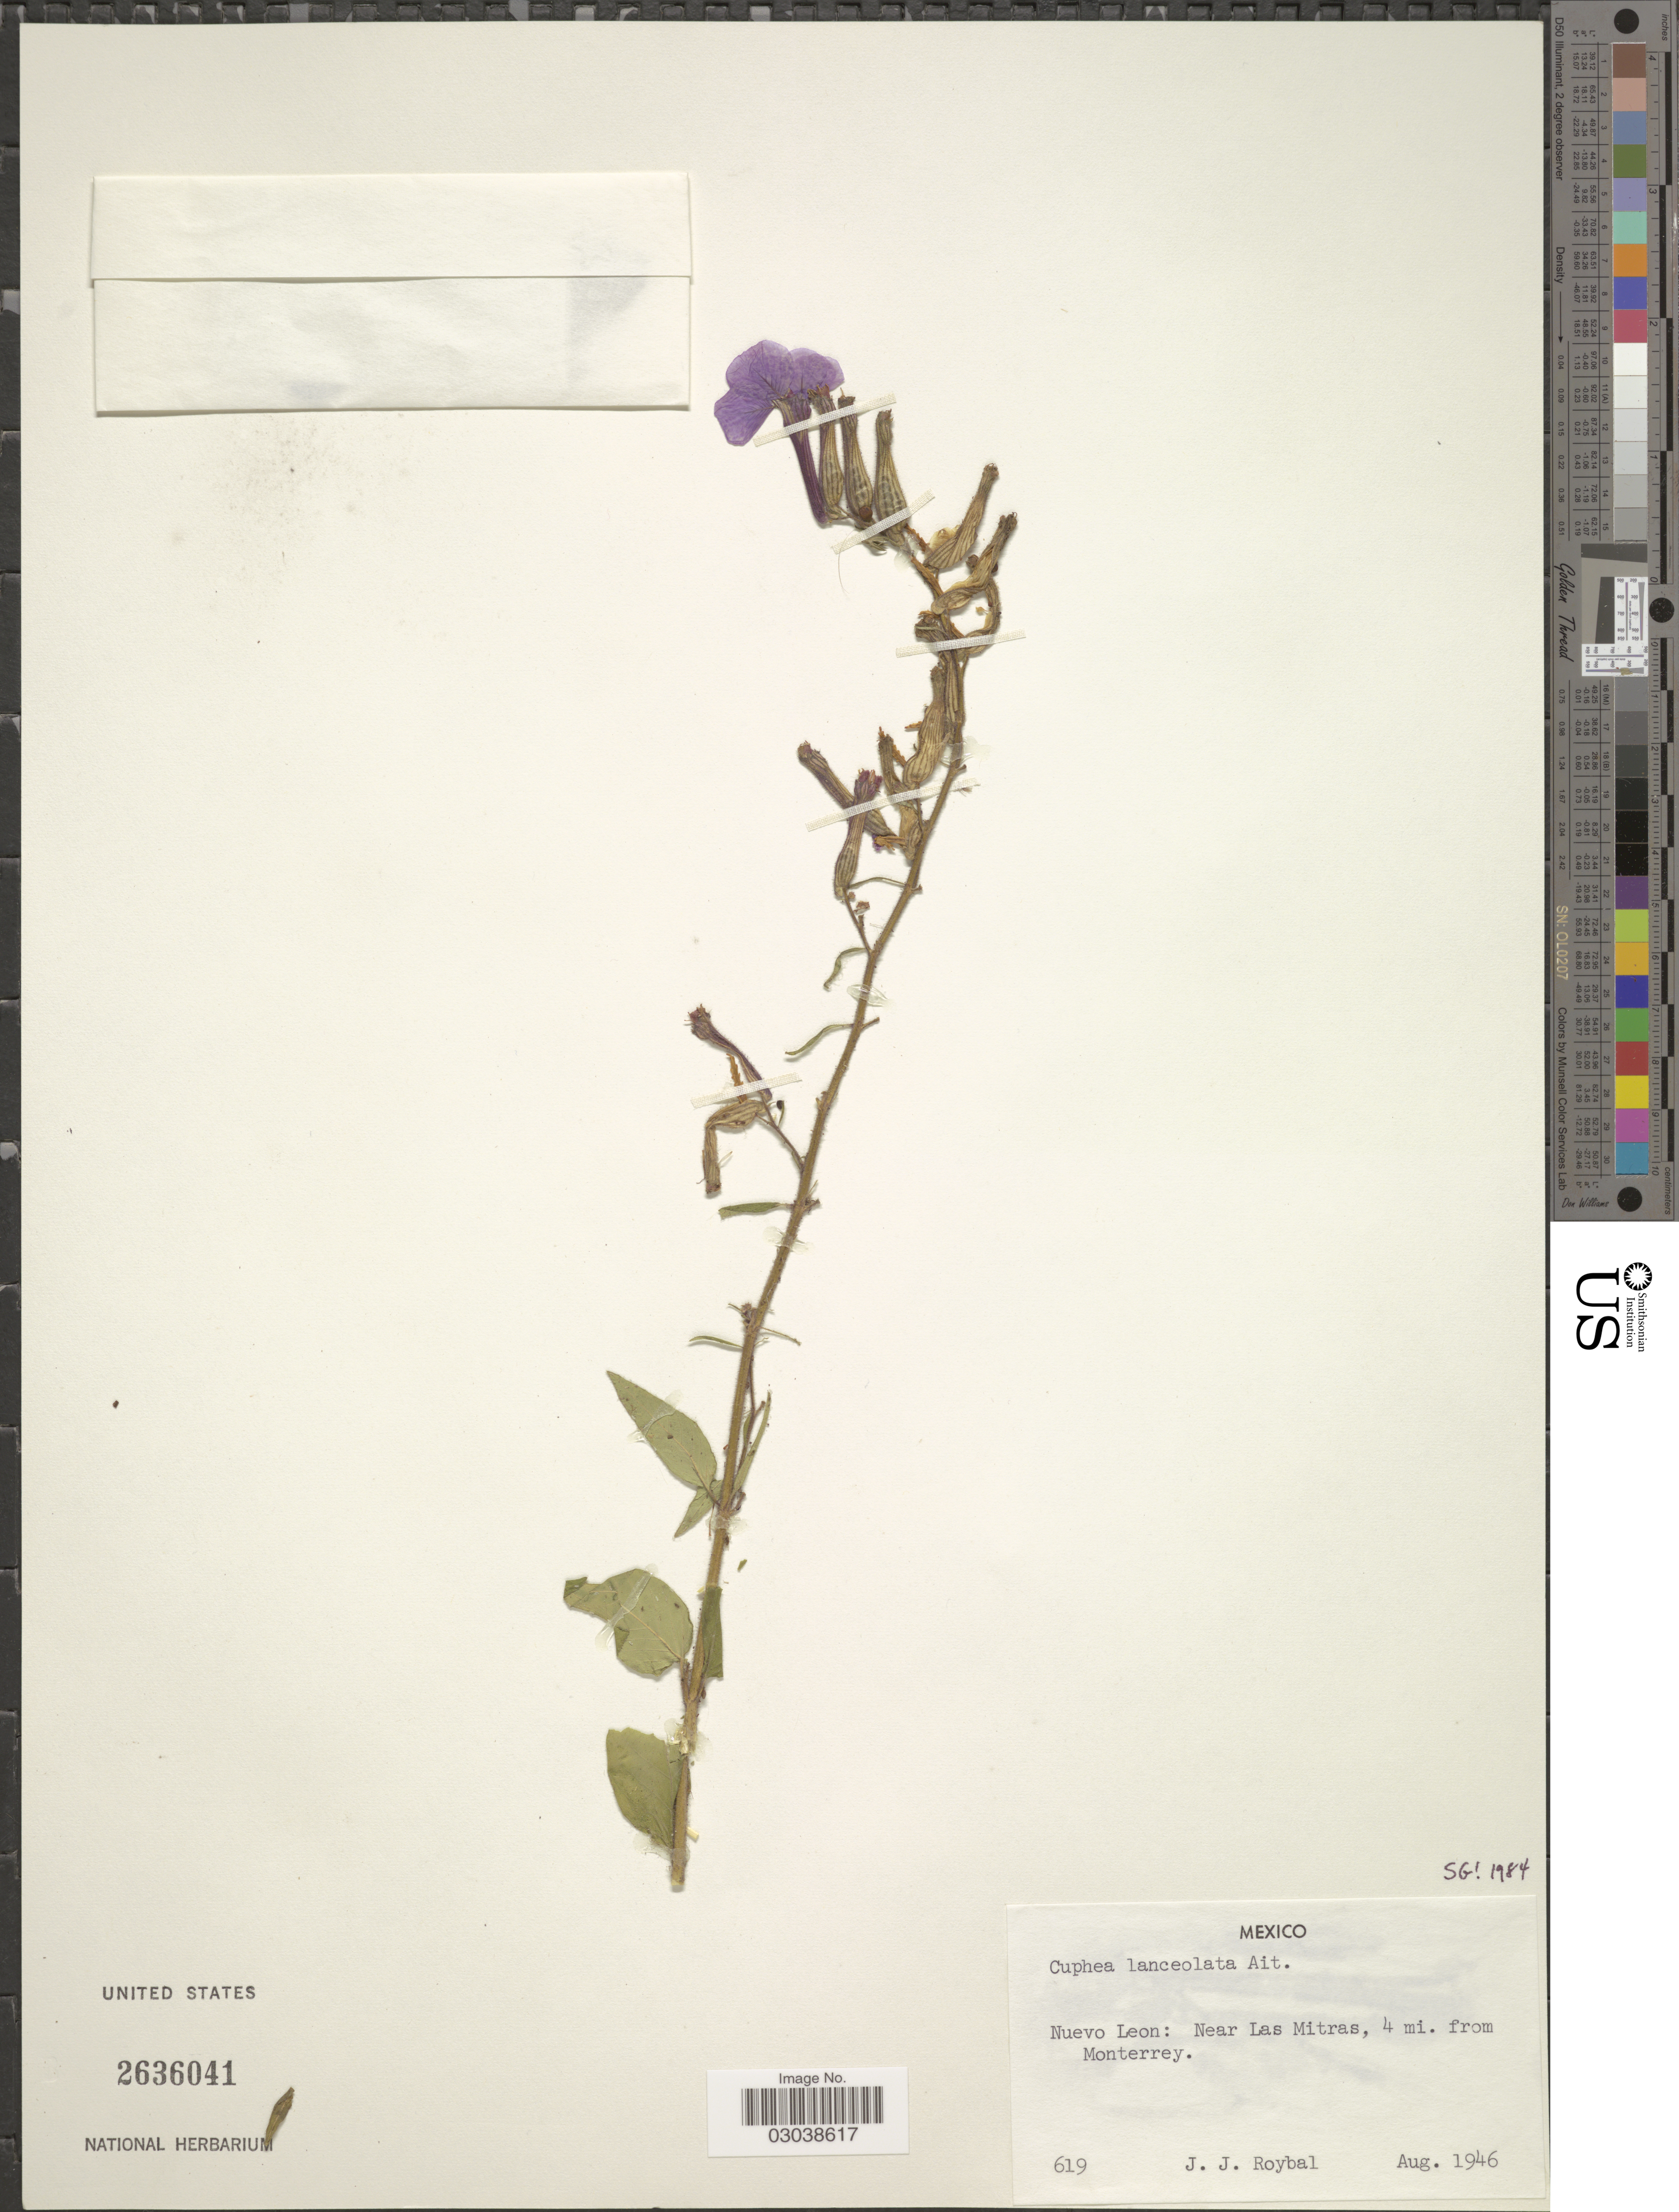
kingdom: Plantae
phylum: Tracheophyta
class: Magnoliopsida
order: Myrtales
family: Lythraceae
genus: Cuphea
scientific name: Cuphea lanceolata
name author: W.T. Aiton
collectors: J. J. Roybal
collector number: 619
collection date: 1946-08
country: Mexico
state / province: Nuevo León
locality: Near Las Mitras, 4 mi. from Monterrey.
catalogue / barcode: US 2636041